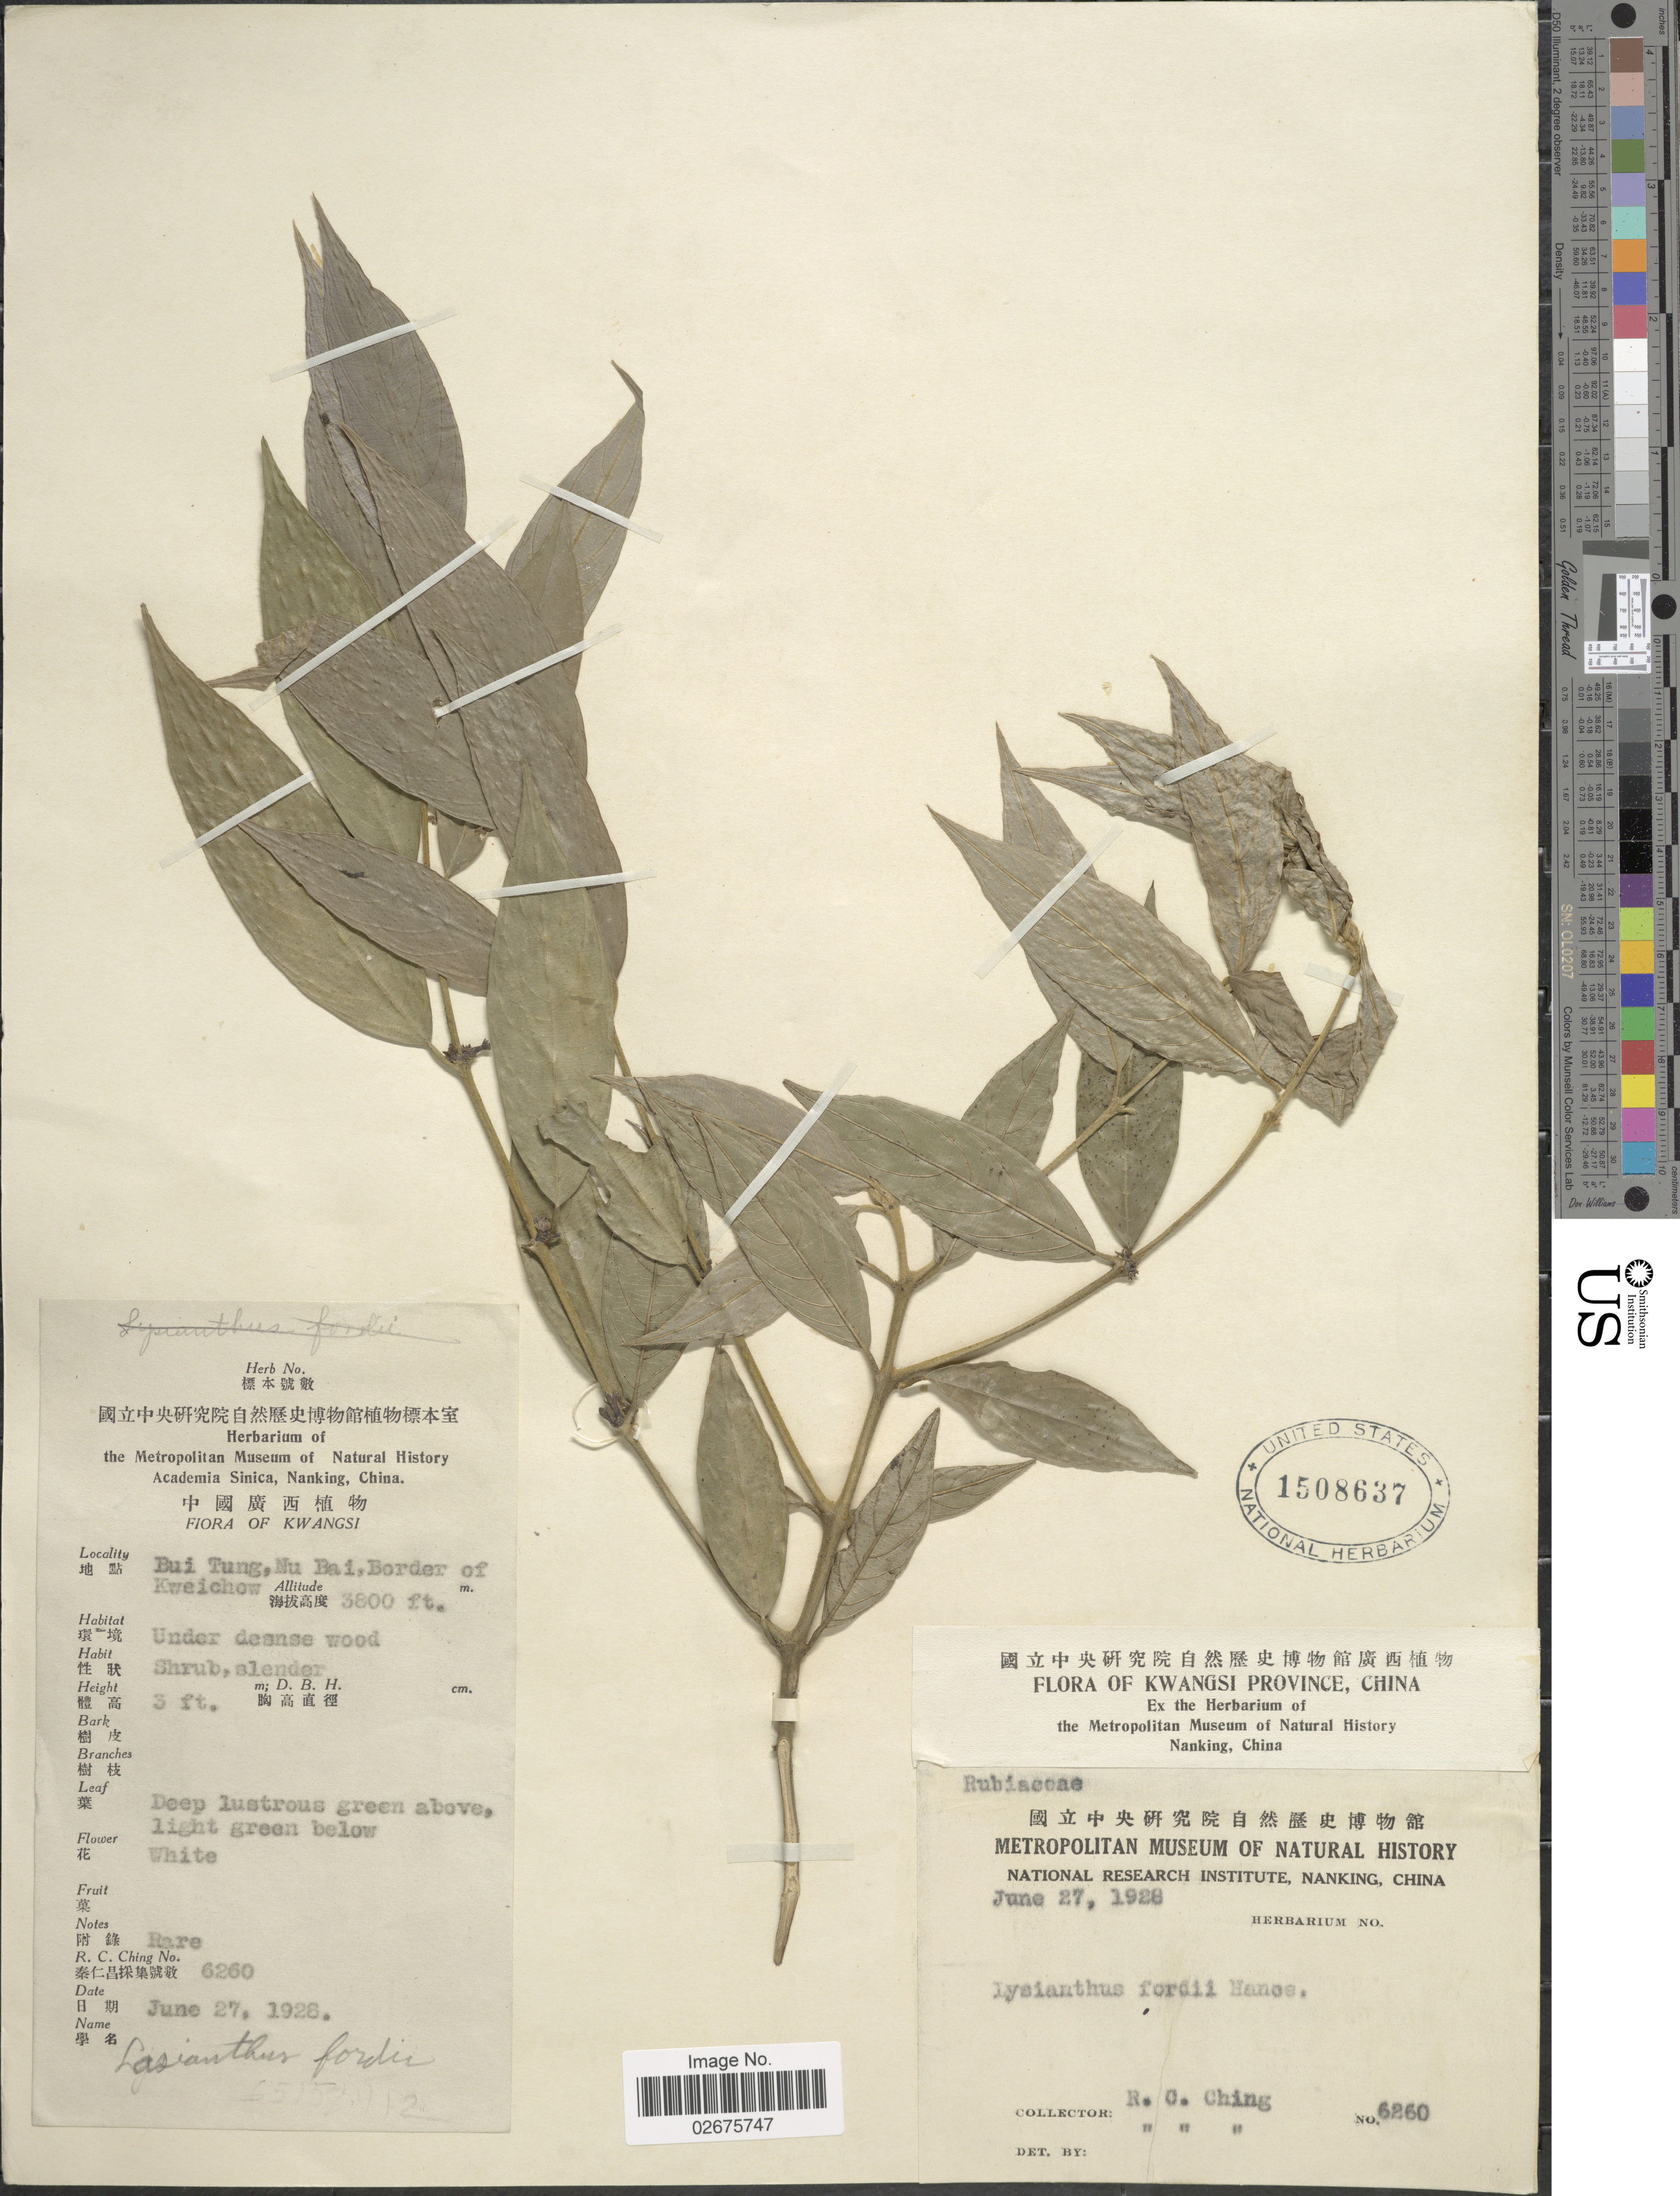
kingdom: Plantae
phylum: Tracheophyta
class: Magnoliopsida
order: Gentianales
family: Rubiaceae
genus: Lasianthus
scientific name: Lasianthus fordii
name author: Hance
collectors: R. C. Ching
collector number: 6260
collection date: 1926-06-27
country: China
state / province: Guangxi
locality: Kwangsi Province, Bui Tung, Nu Bai, Border of Kweichow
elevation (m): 1158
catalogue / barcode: US 1508637